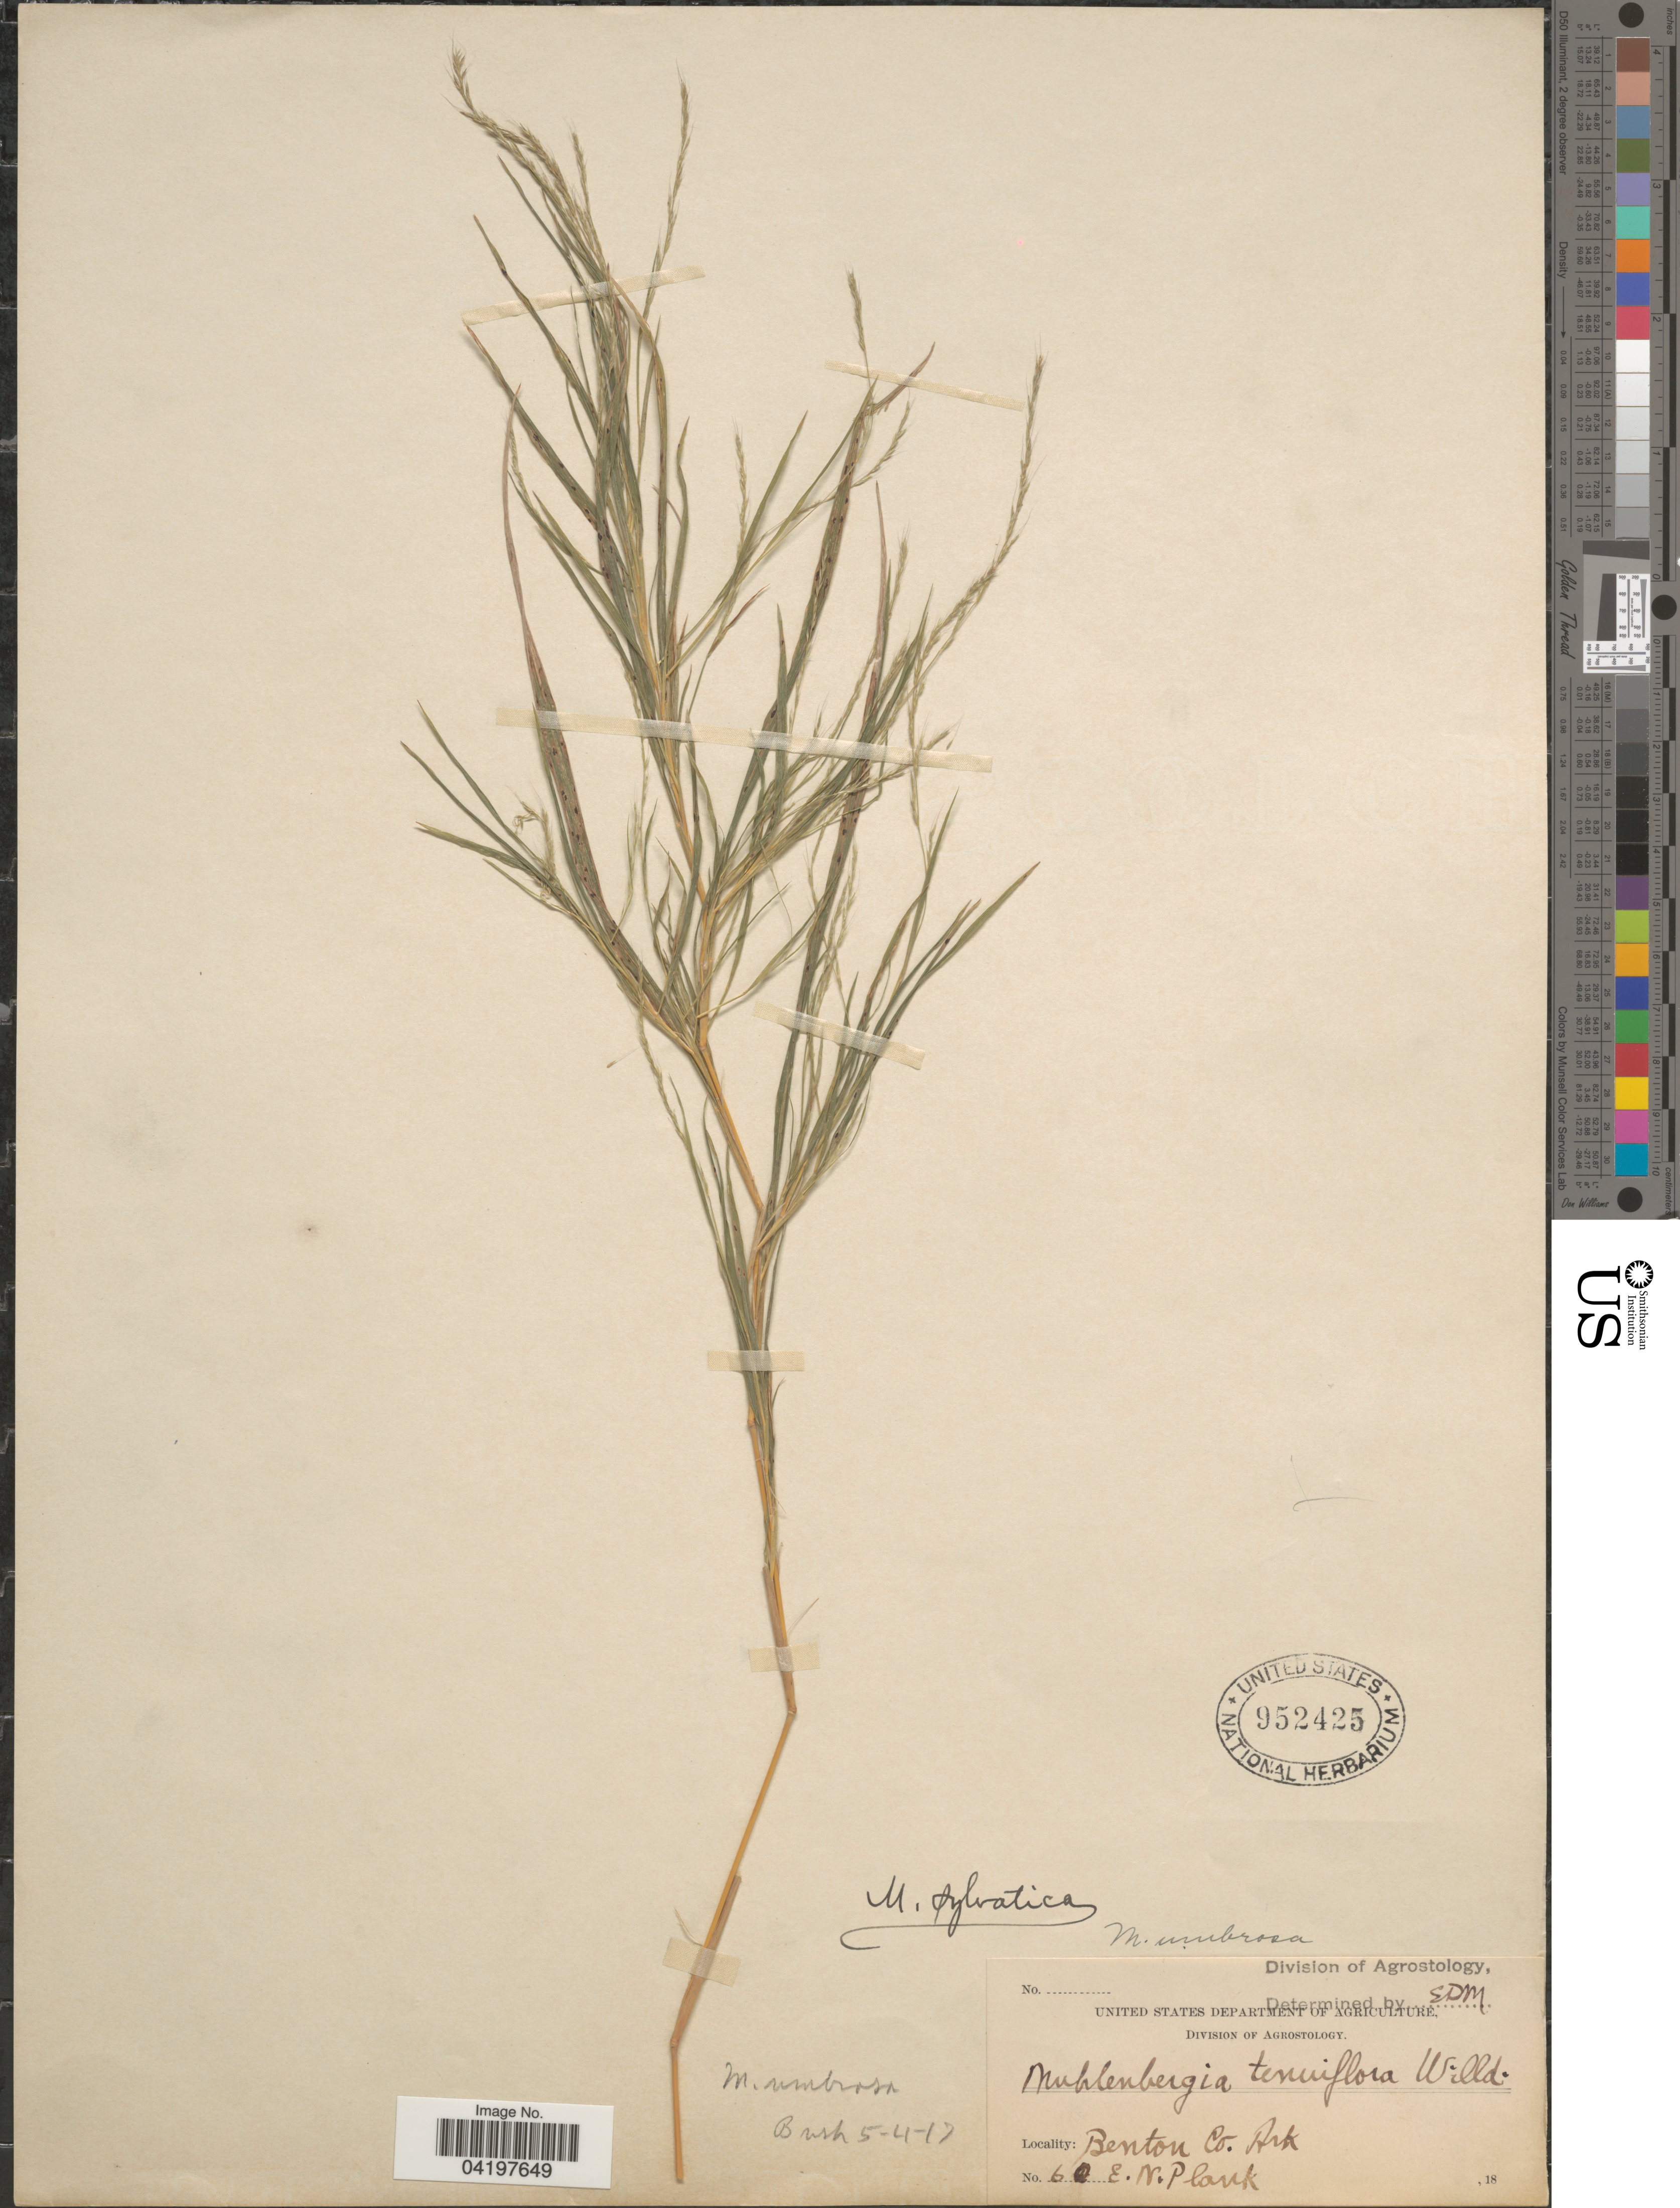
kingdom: Plantae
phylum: Tracheophyta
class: Liliopsida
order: Poales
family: Poaceae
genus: Muhlenbergia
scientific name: Muhlenbergia sylvatica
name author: (Torr.) Torr. ex A. Gray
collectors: E. Plank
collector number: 60*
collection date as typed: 18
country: United States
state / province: Arkansas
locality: Benton Co.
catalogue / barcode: US 952425